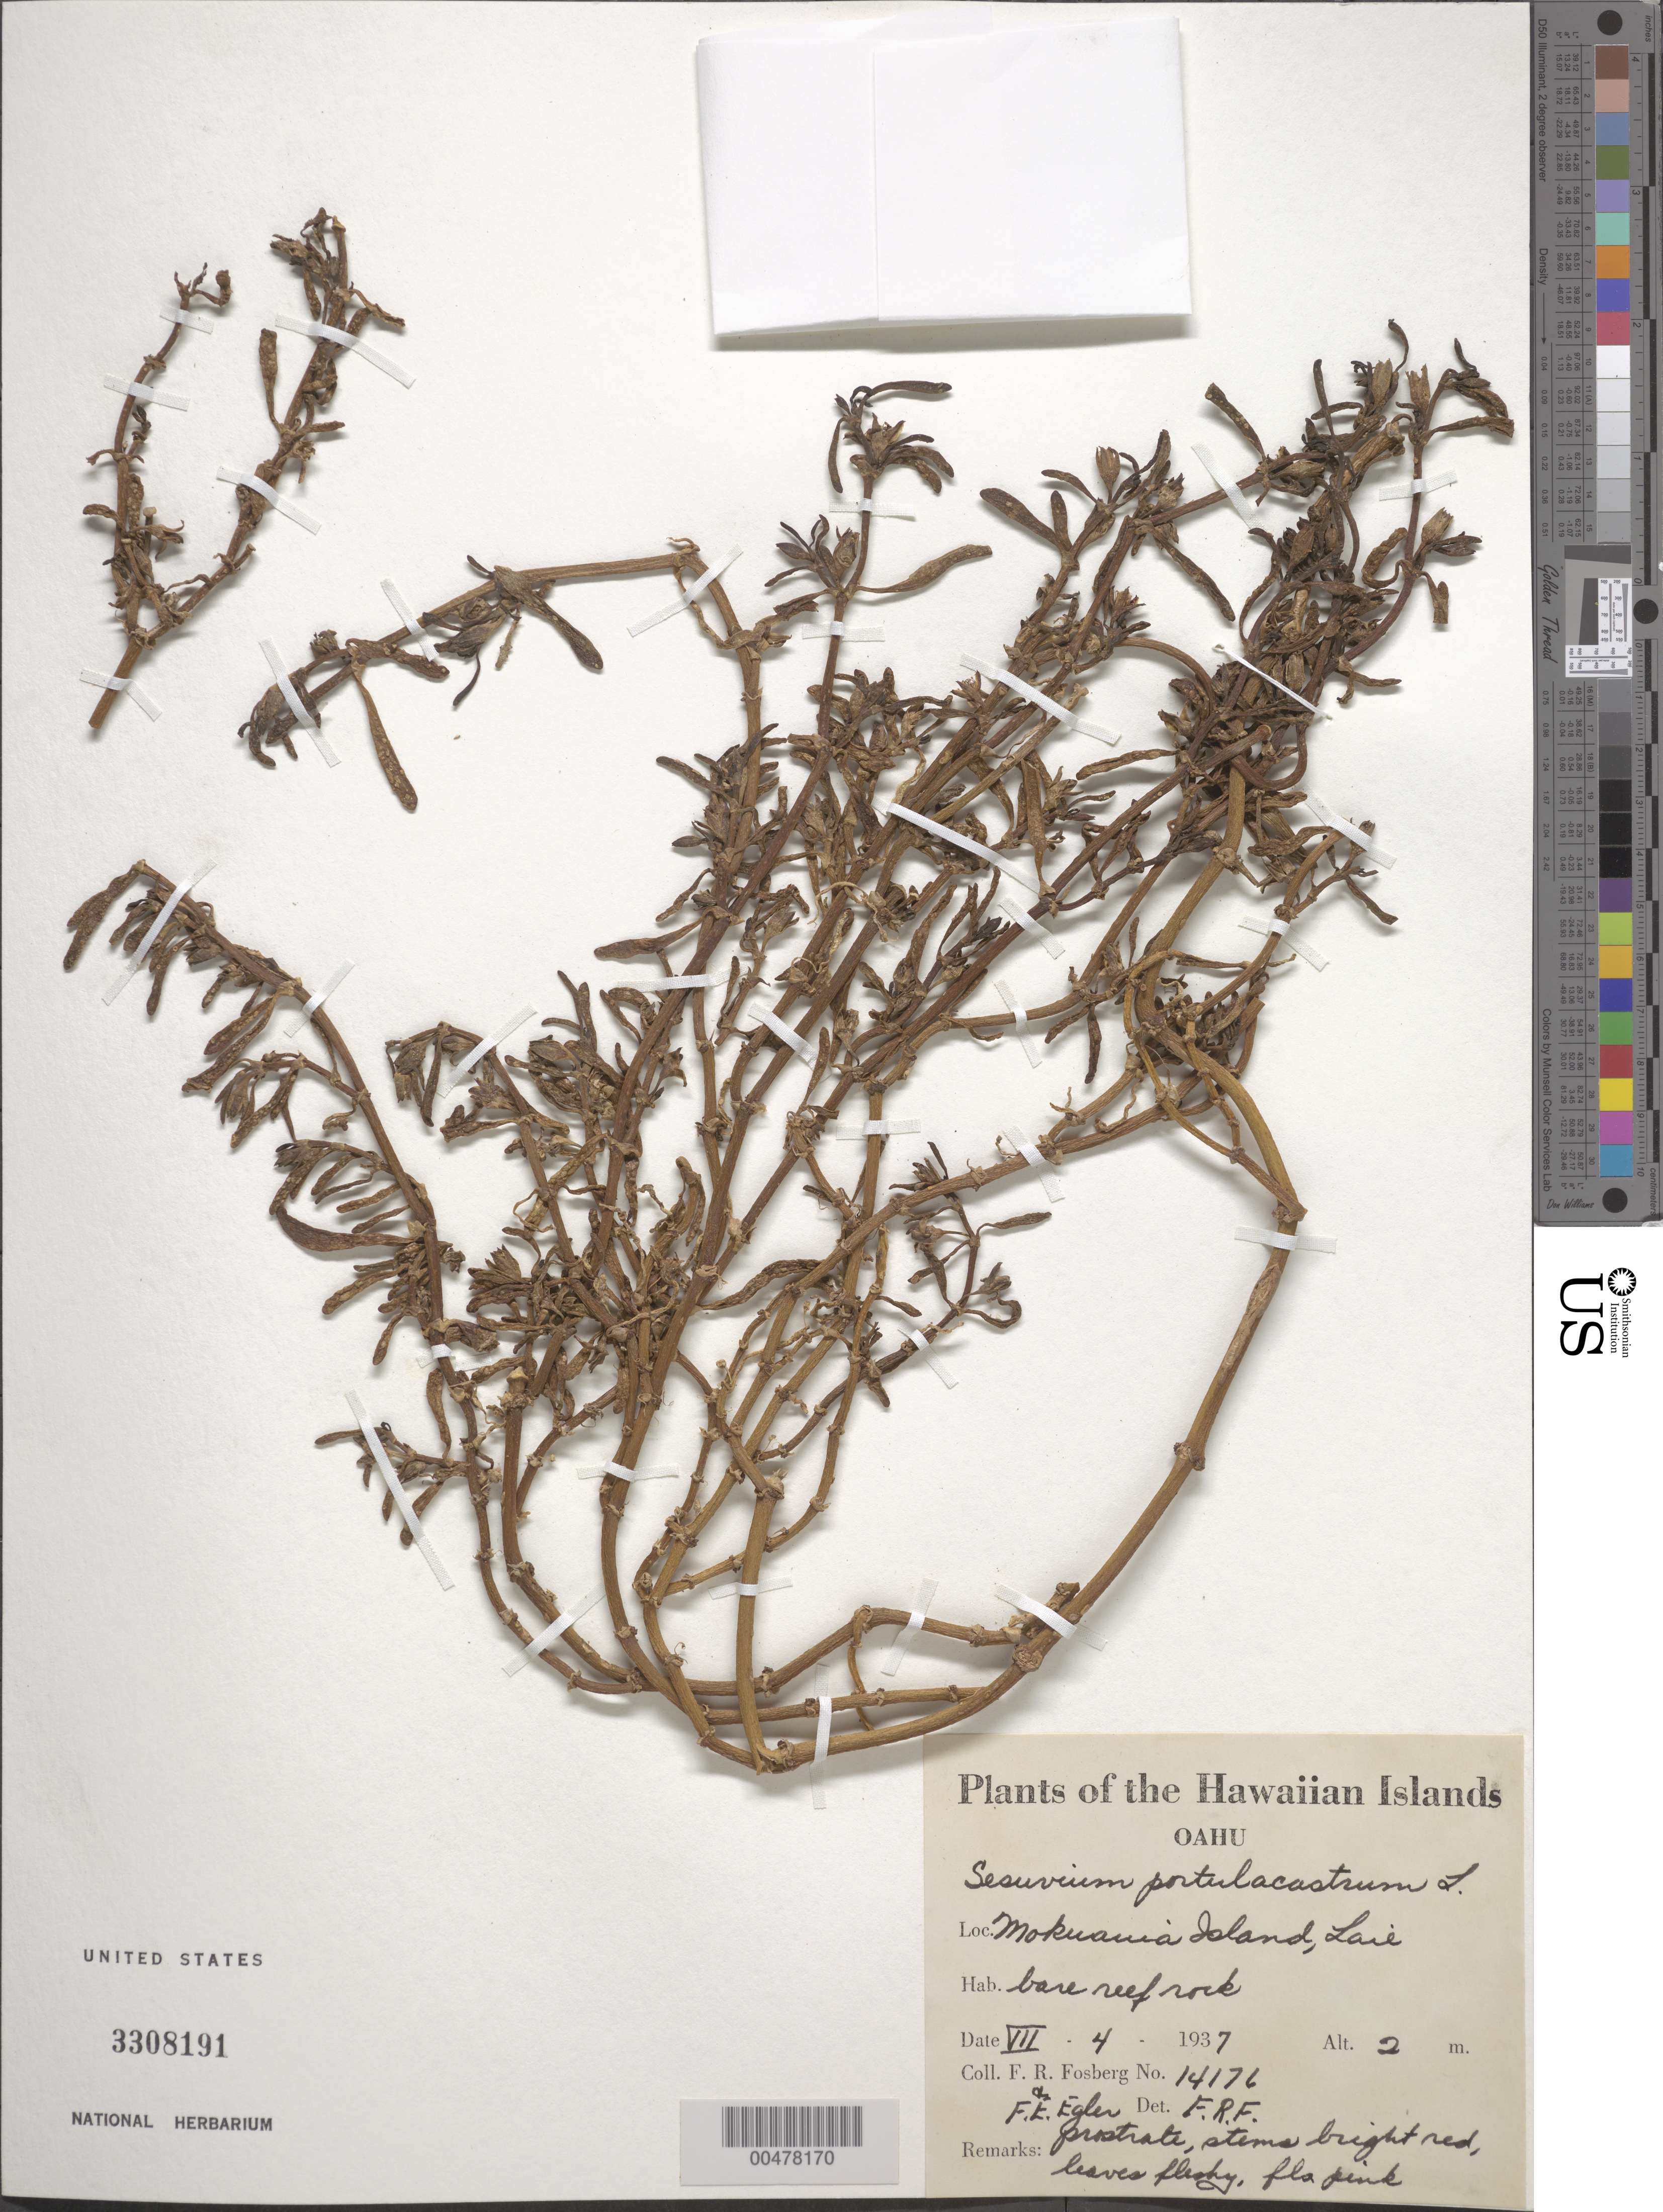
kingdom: Plantae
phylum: Tracheophyta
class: Magnoliopsida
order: Caryophyllales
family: Aizoaceae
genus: Sesuvium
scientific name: Sesuvium portulacastrum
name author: (L.) L.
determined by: Fosberg, F. R.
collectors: F. R. Fosberg & F. Egler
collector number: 14176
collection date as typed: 4 Jul 1937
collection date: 1937-07-04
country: United States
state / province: Hawaii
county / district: Honolulu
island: Oahu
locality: Laie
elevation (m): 2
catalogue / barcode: US 3308191